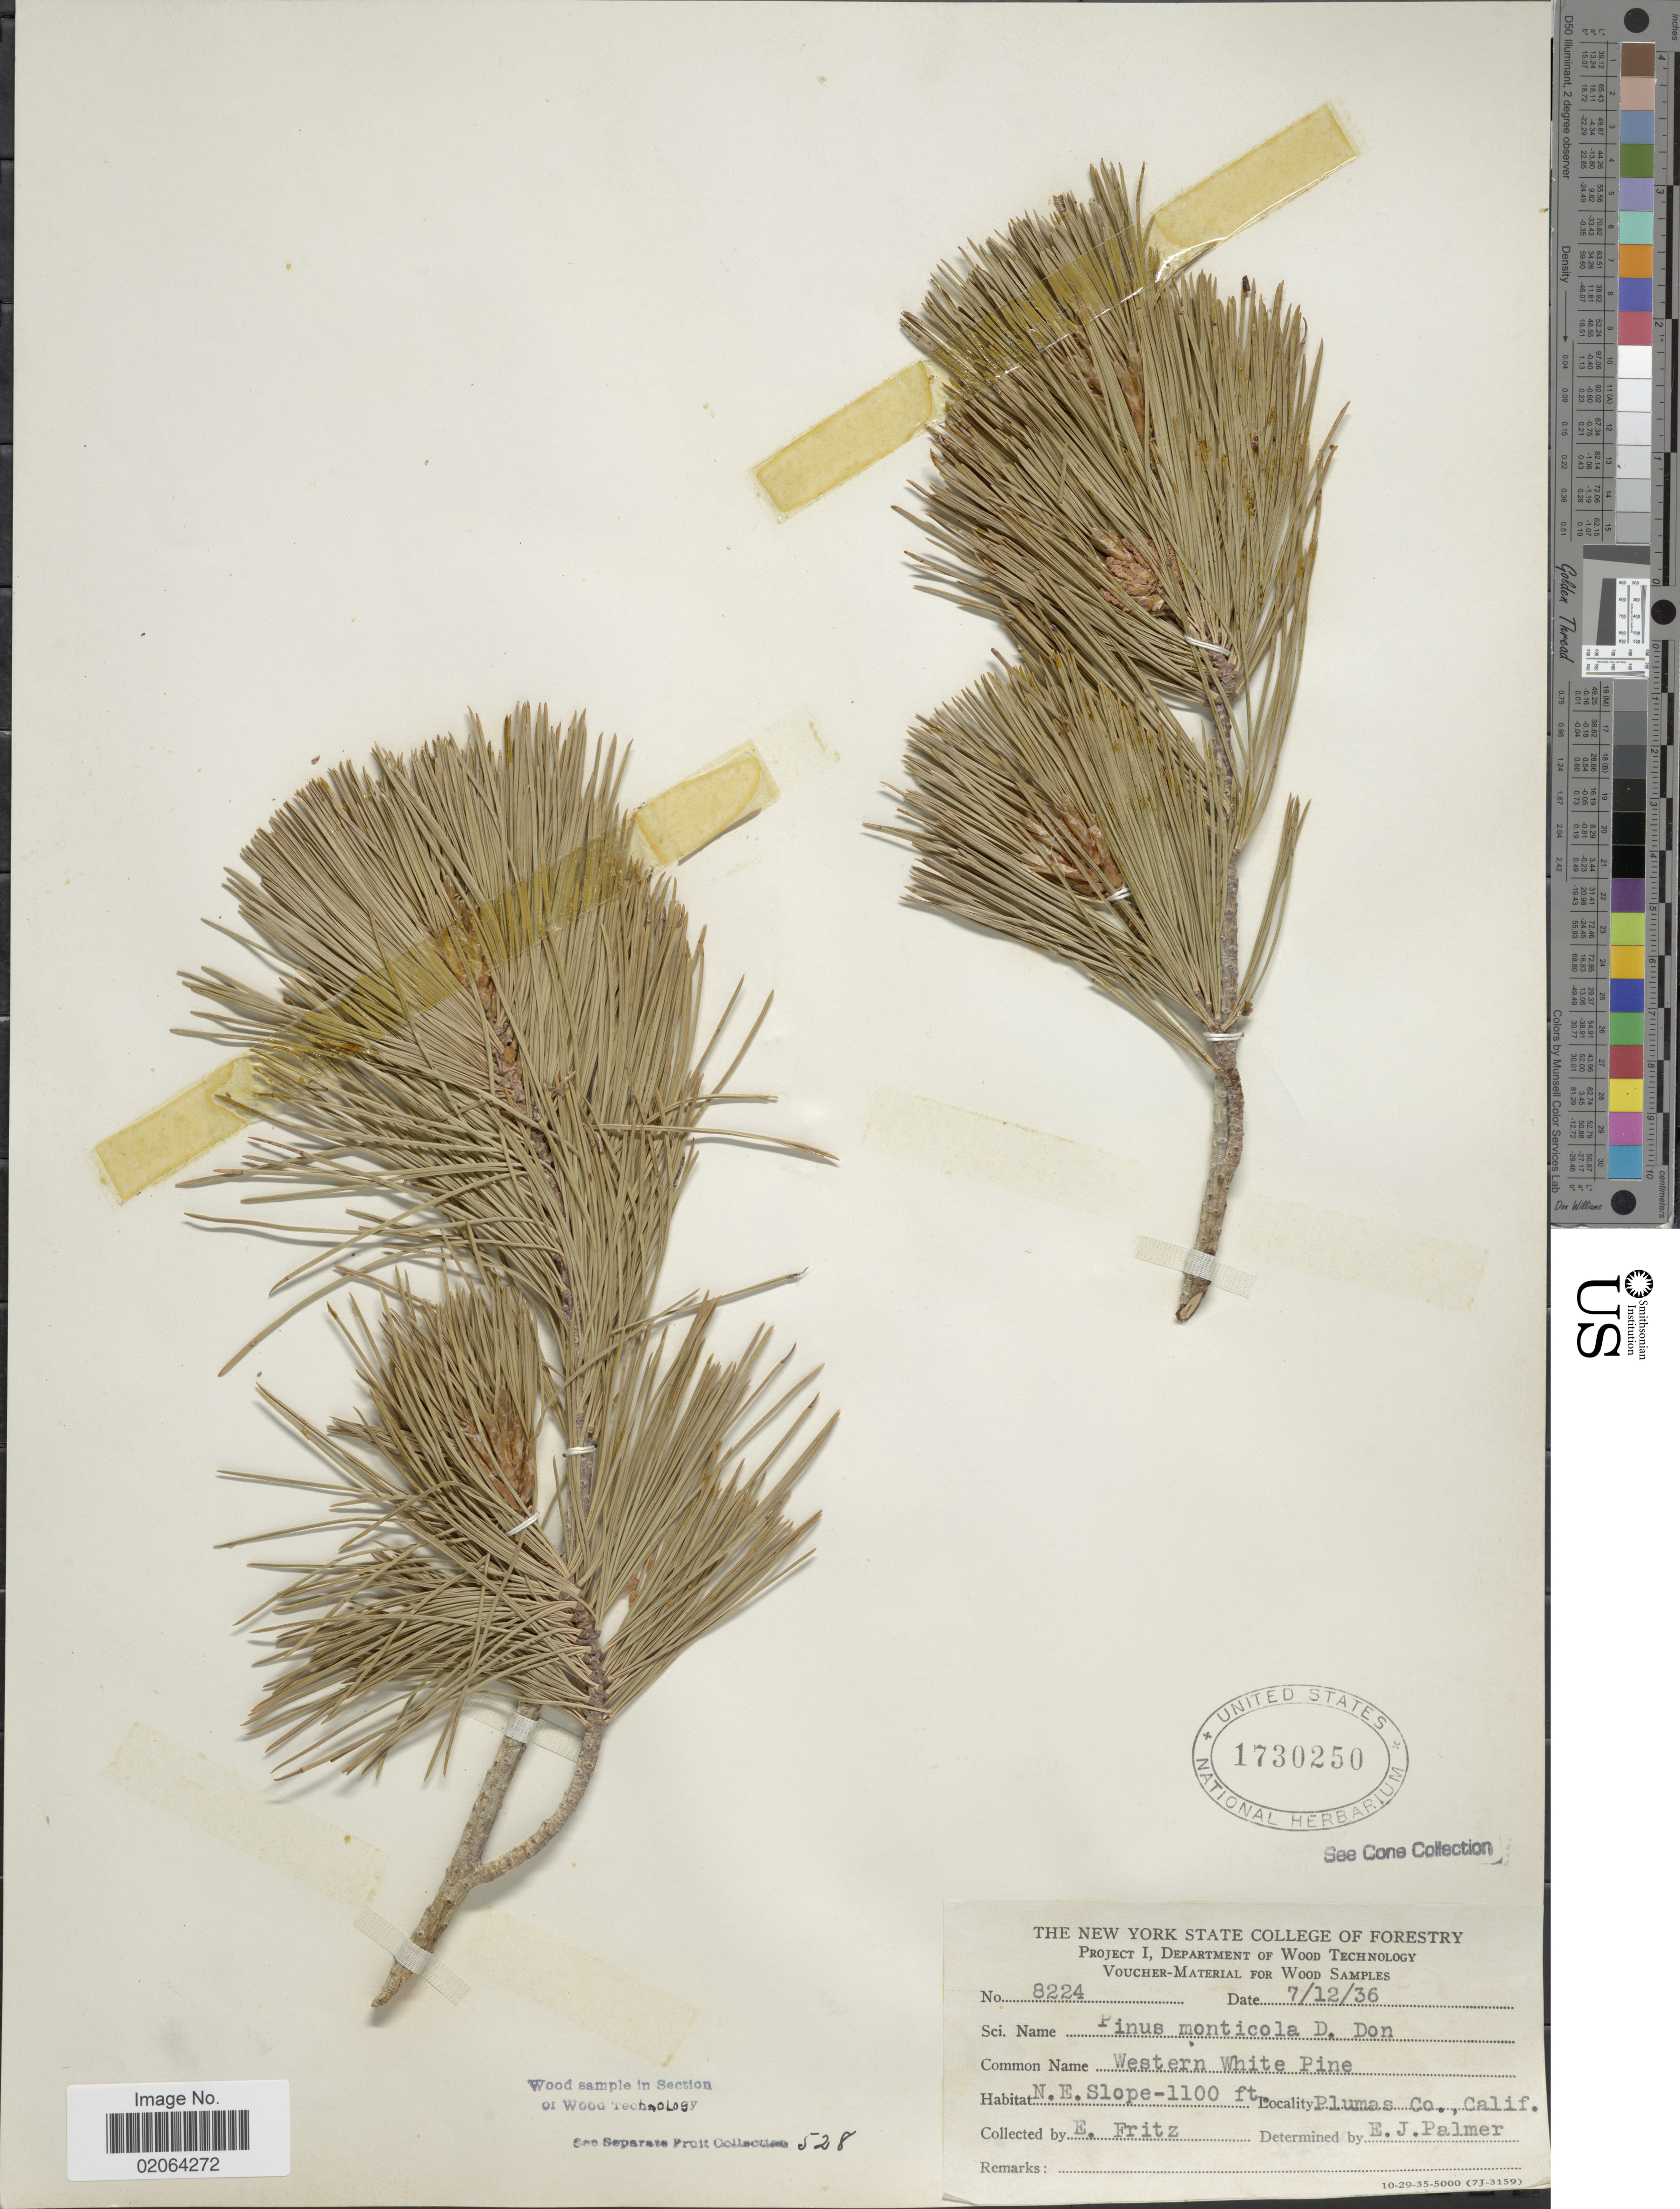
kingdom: Plantae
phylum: Tracheophyta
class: Pinopsida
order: Pinales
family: Pinaceae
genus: Pinus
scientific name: Pinus monticola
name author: Douglas ex D. Don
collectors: E. Fritz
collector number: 8224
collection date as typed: Transcribed d/m/y: 12/7/36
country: United States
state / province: California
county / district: Plumas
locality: Plumas Co., Calif.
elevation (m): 335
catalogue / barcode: US 1730250